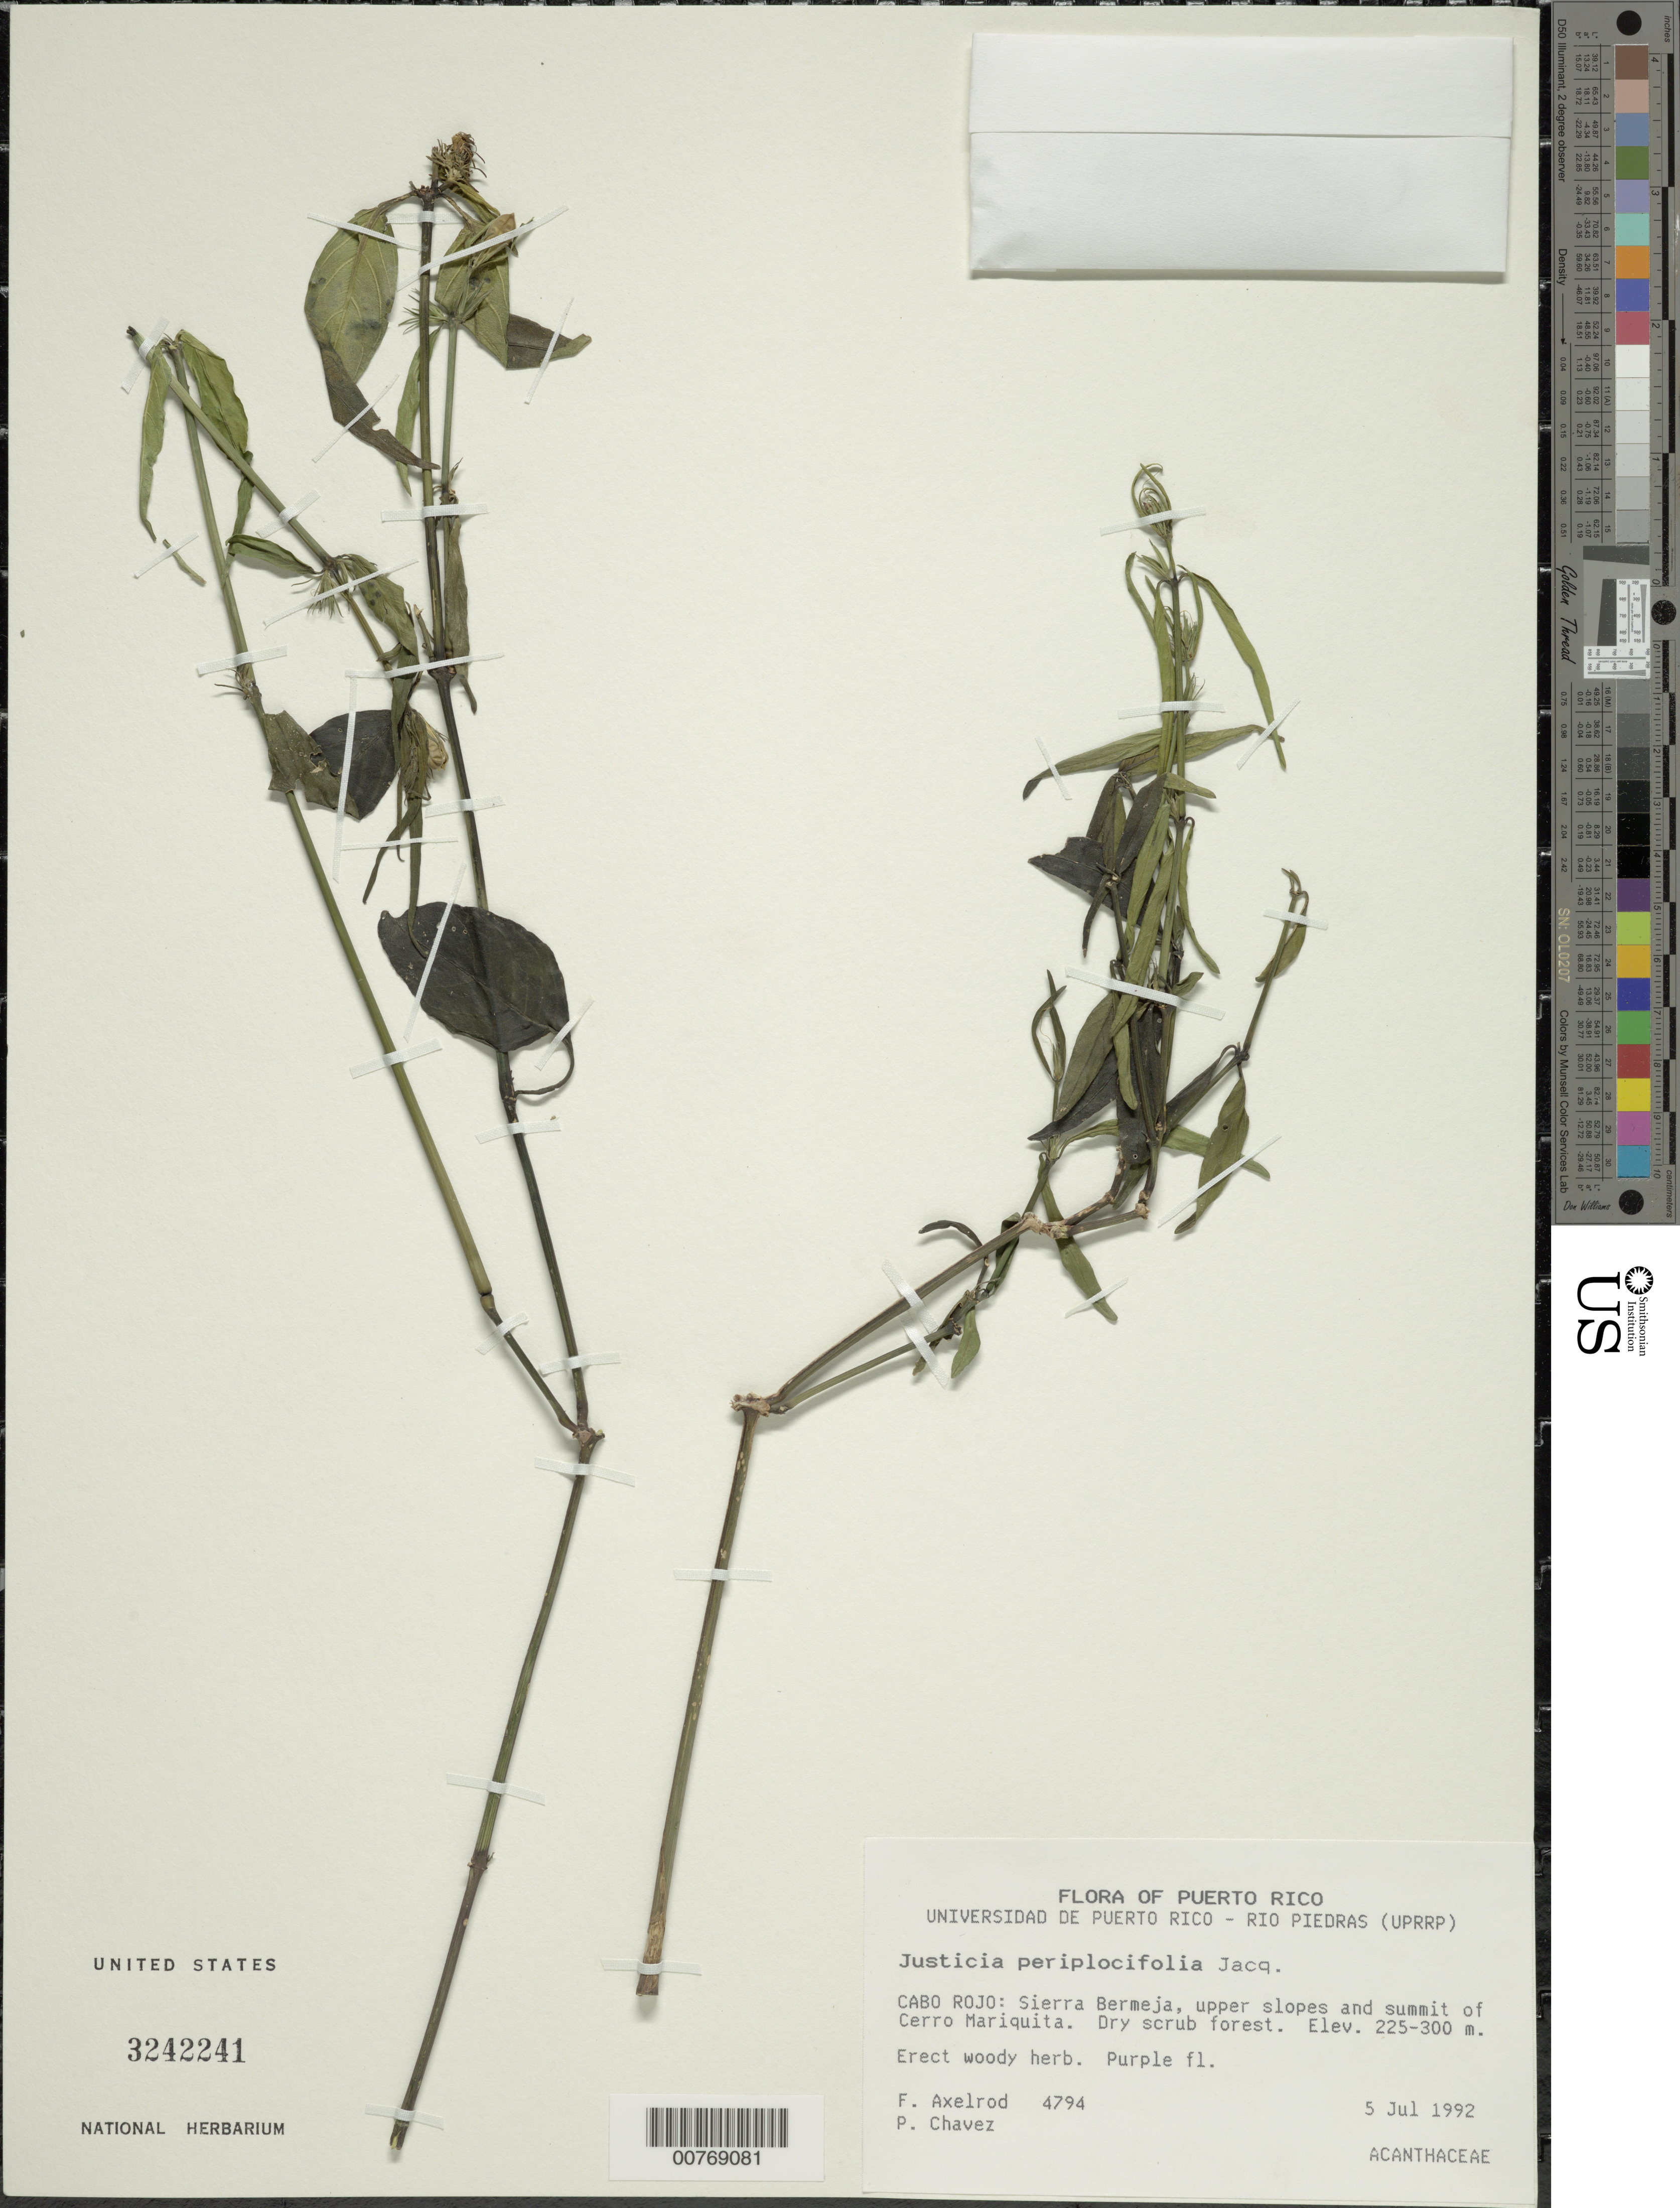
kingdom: Plantae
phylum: Tracheophyta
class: Magnoliopsida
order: Lamiales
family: Acanthaceae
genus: Justicia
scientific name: Justicia periplocifolia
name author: Jacq.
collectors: F. S. Axelrod & P. Chavez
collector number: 4794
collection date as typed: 05 Jul 1992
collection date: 1992-07-05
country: Puerto Rico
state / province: Cabo Rojo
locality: Cabo Rojo: Sierra Bermeja, upper slopes and summit of Cerro Mariquita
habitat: Dry scrub forest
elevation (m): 225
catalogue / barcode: US 3242241